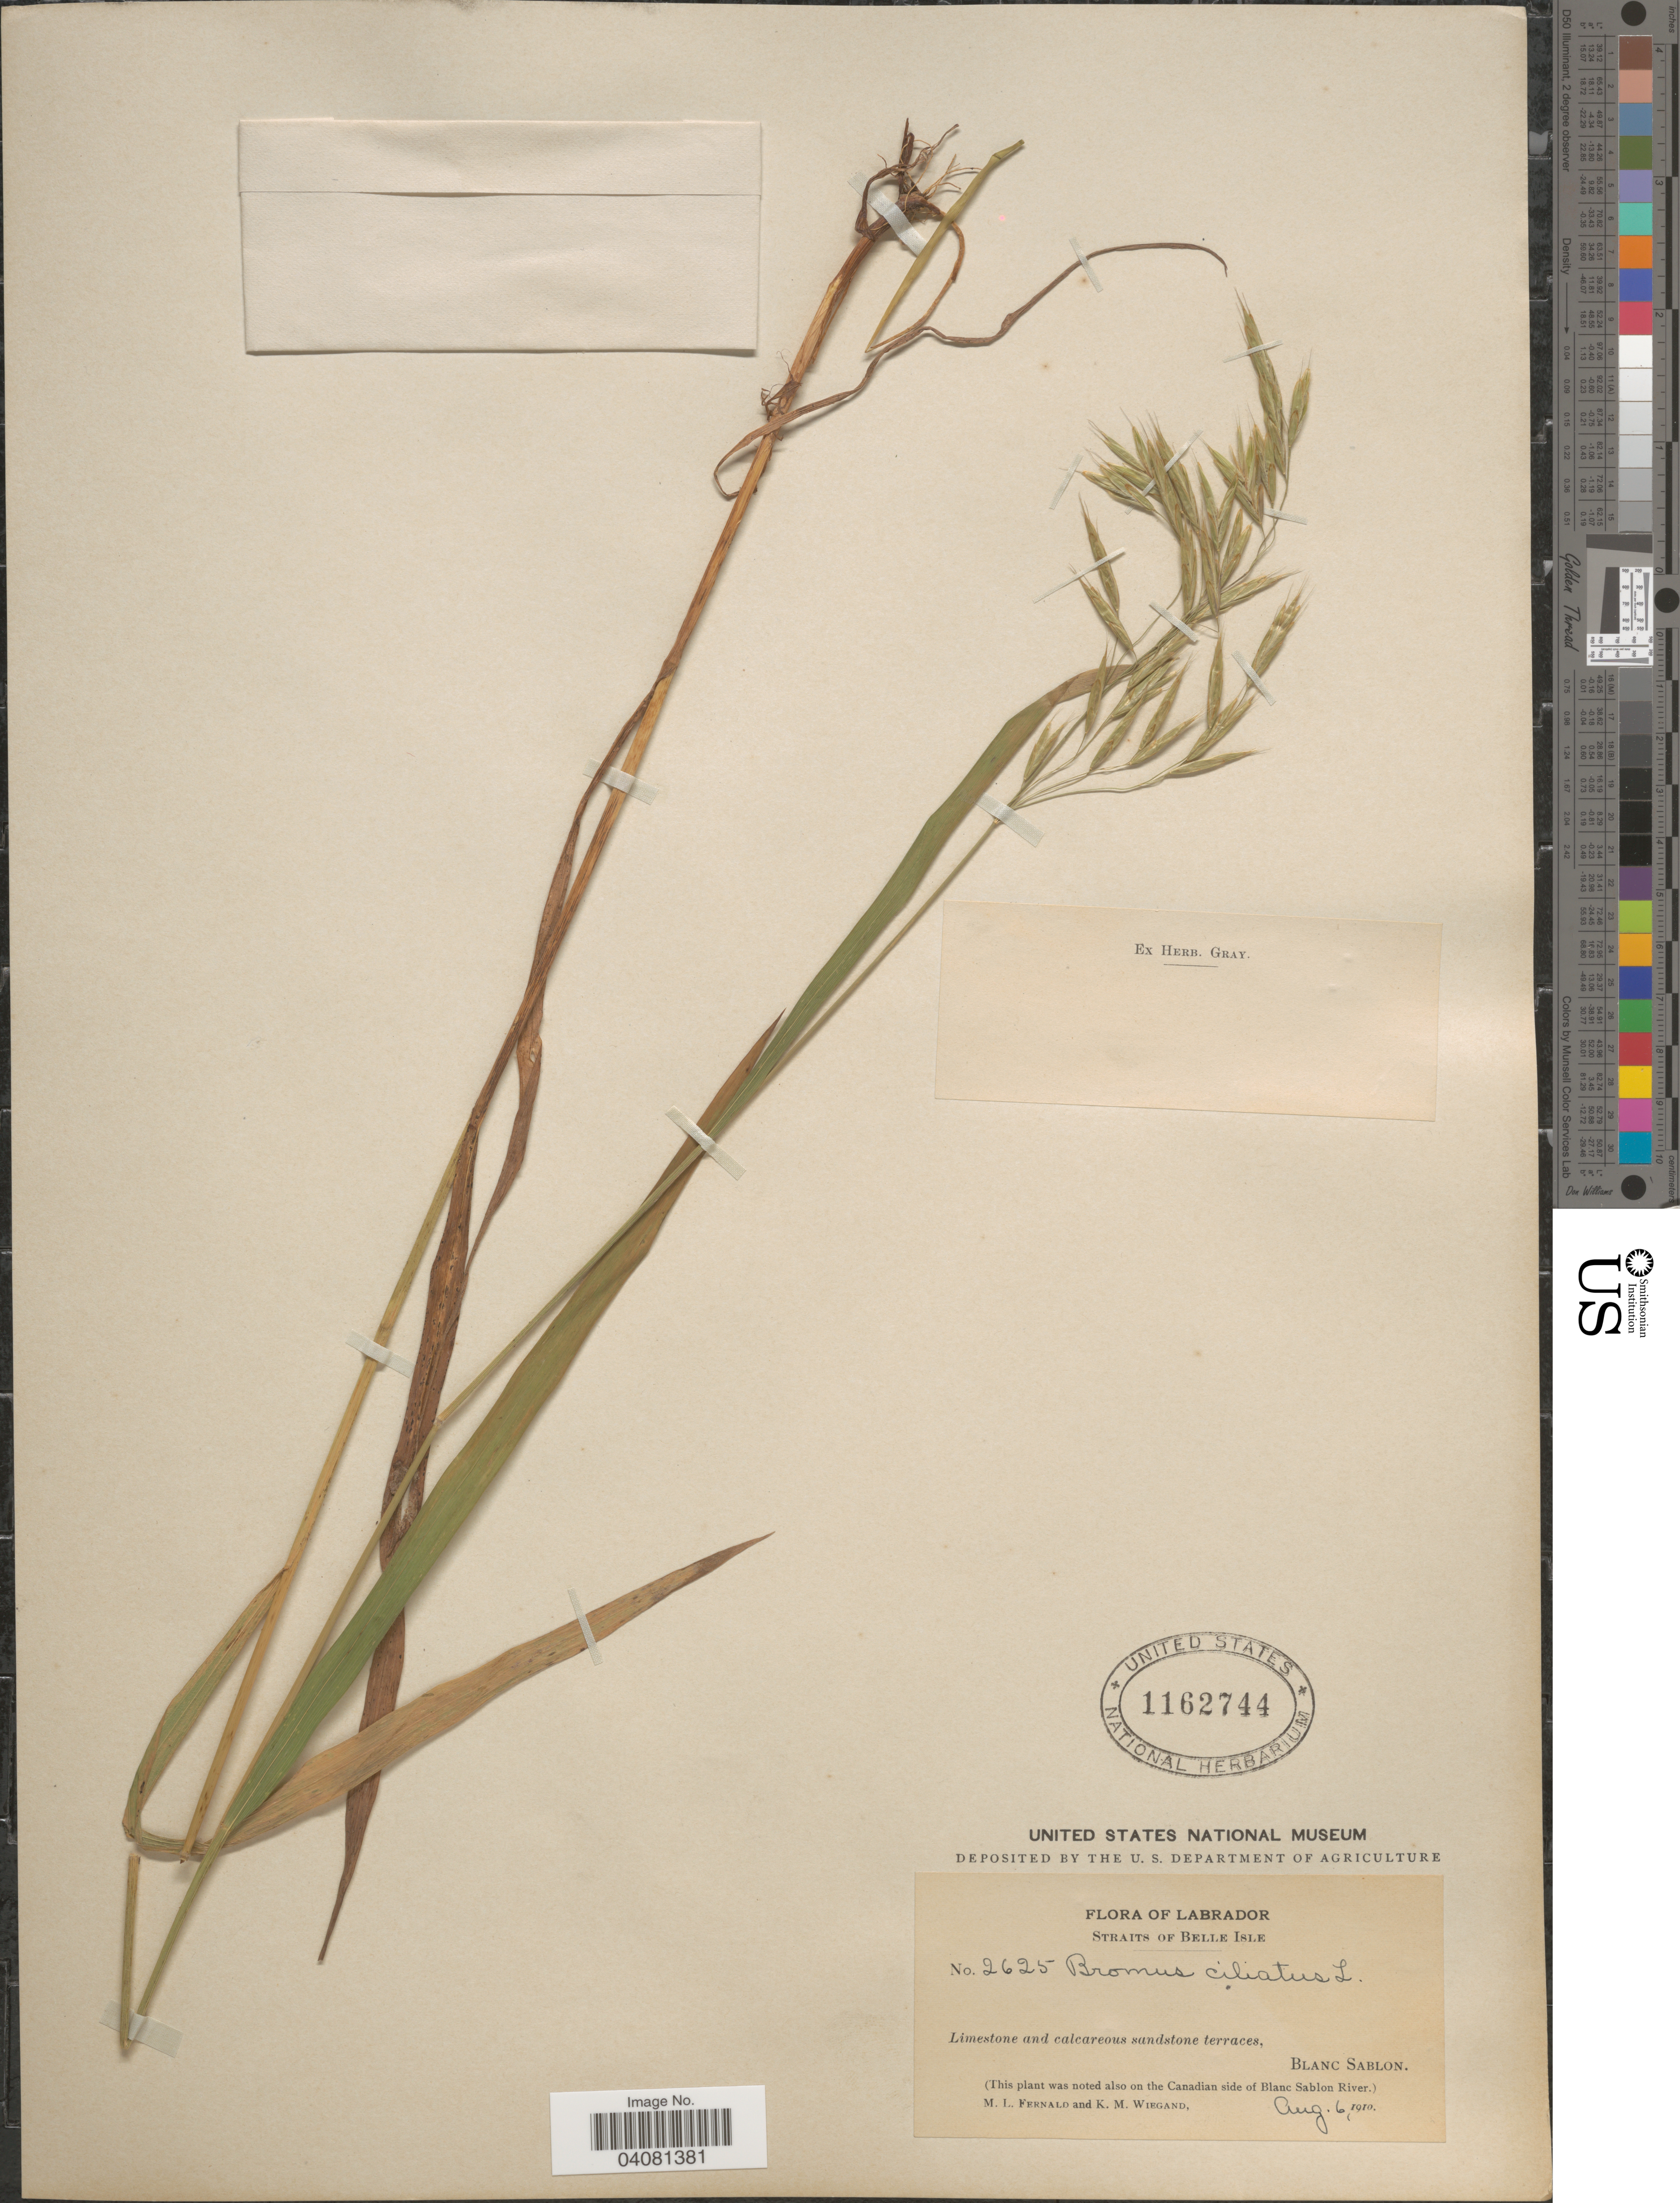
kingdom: Plantae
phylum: Tracheophyta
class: Liliopsida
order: Poales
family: Poaceae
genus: Bromus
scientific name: Bromus ciliatus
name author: L.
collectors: M. L. Fernald & K. M. Wiegand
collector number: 2625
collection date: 1910-08-06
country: Canada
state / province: Newfoundland and Labrador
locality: Labrador. Straits of Belle Isle. Limestone and calcareous sandstone terraces, Blanc Sablon. Also on the Canadian side of Blanc Sablon River.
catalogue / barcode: US 1162744